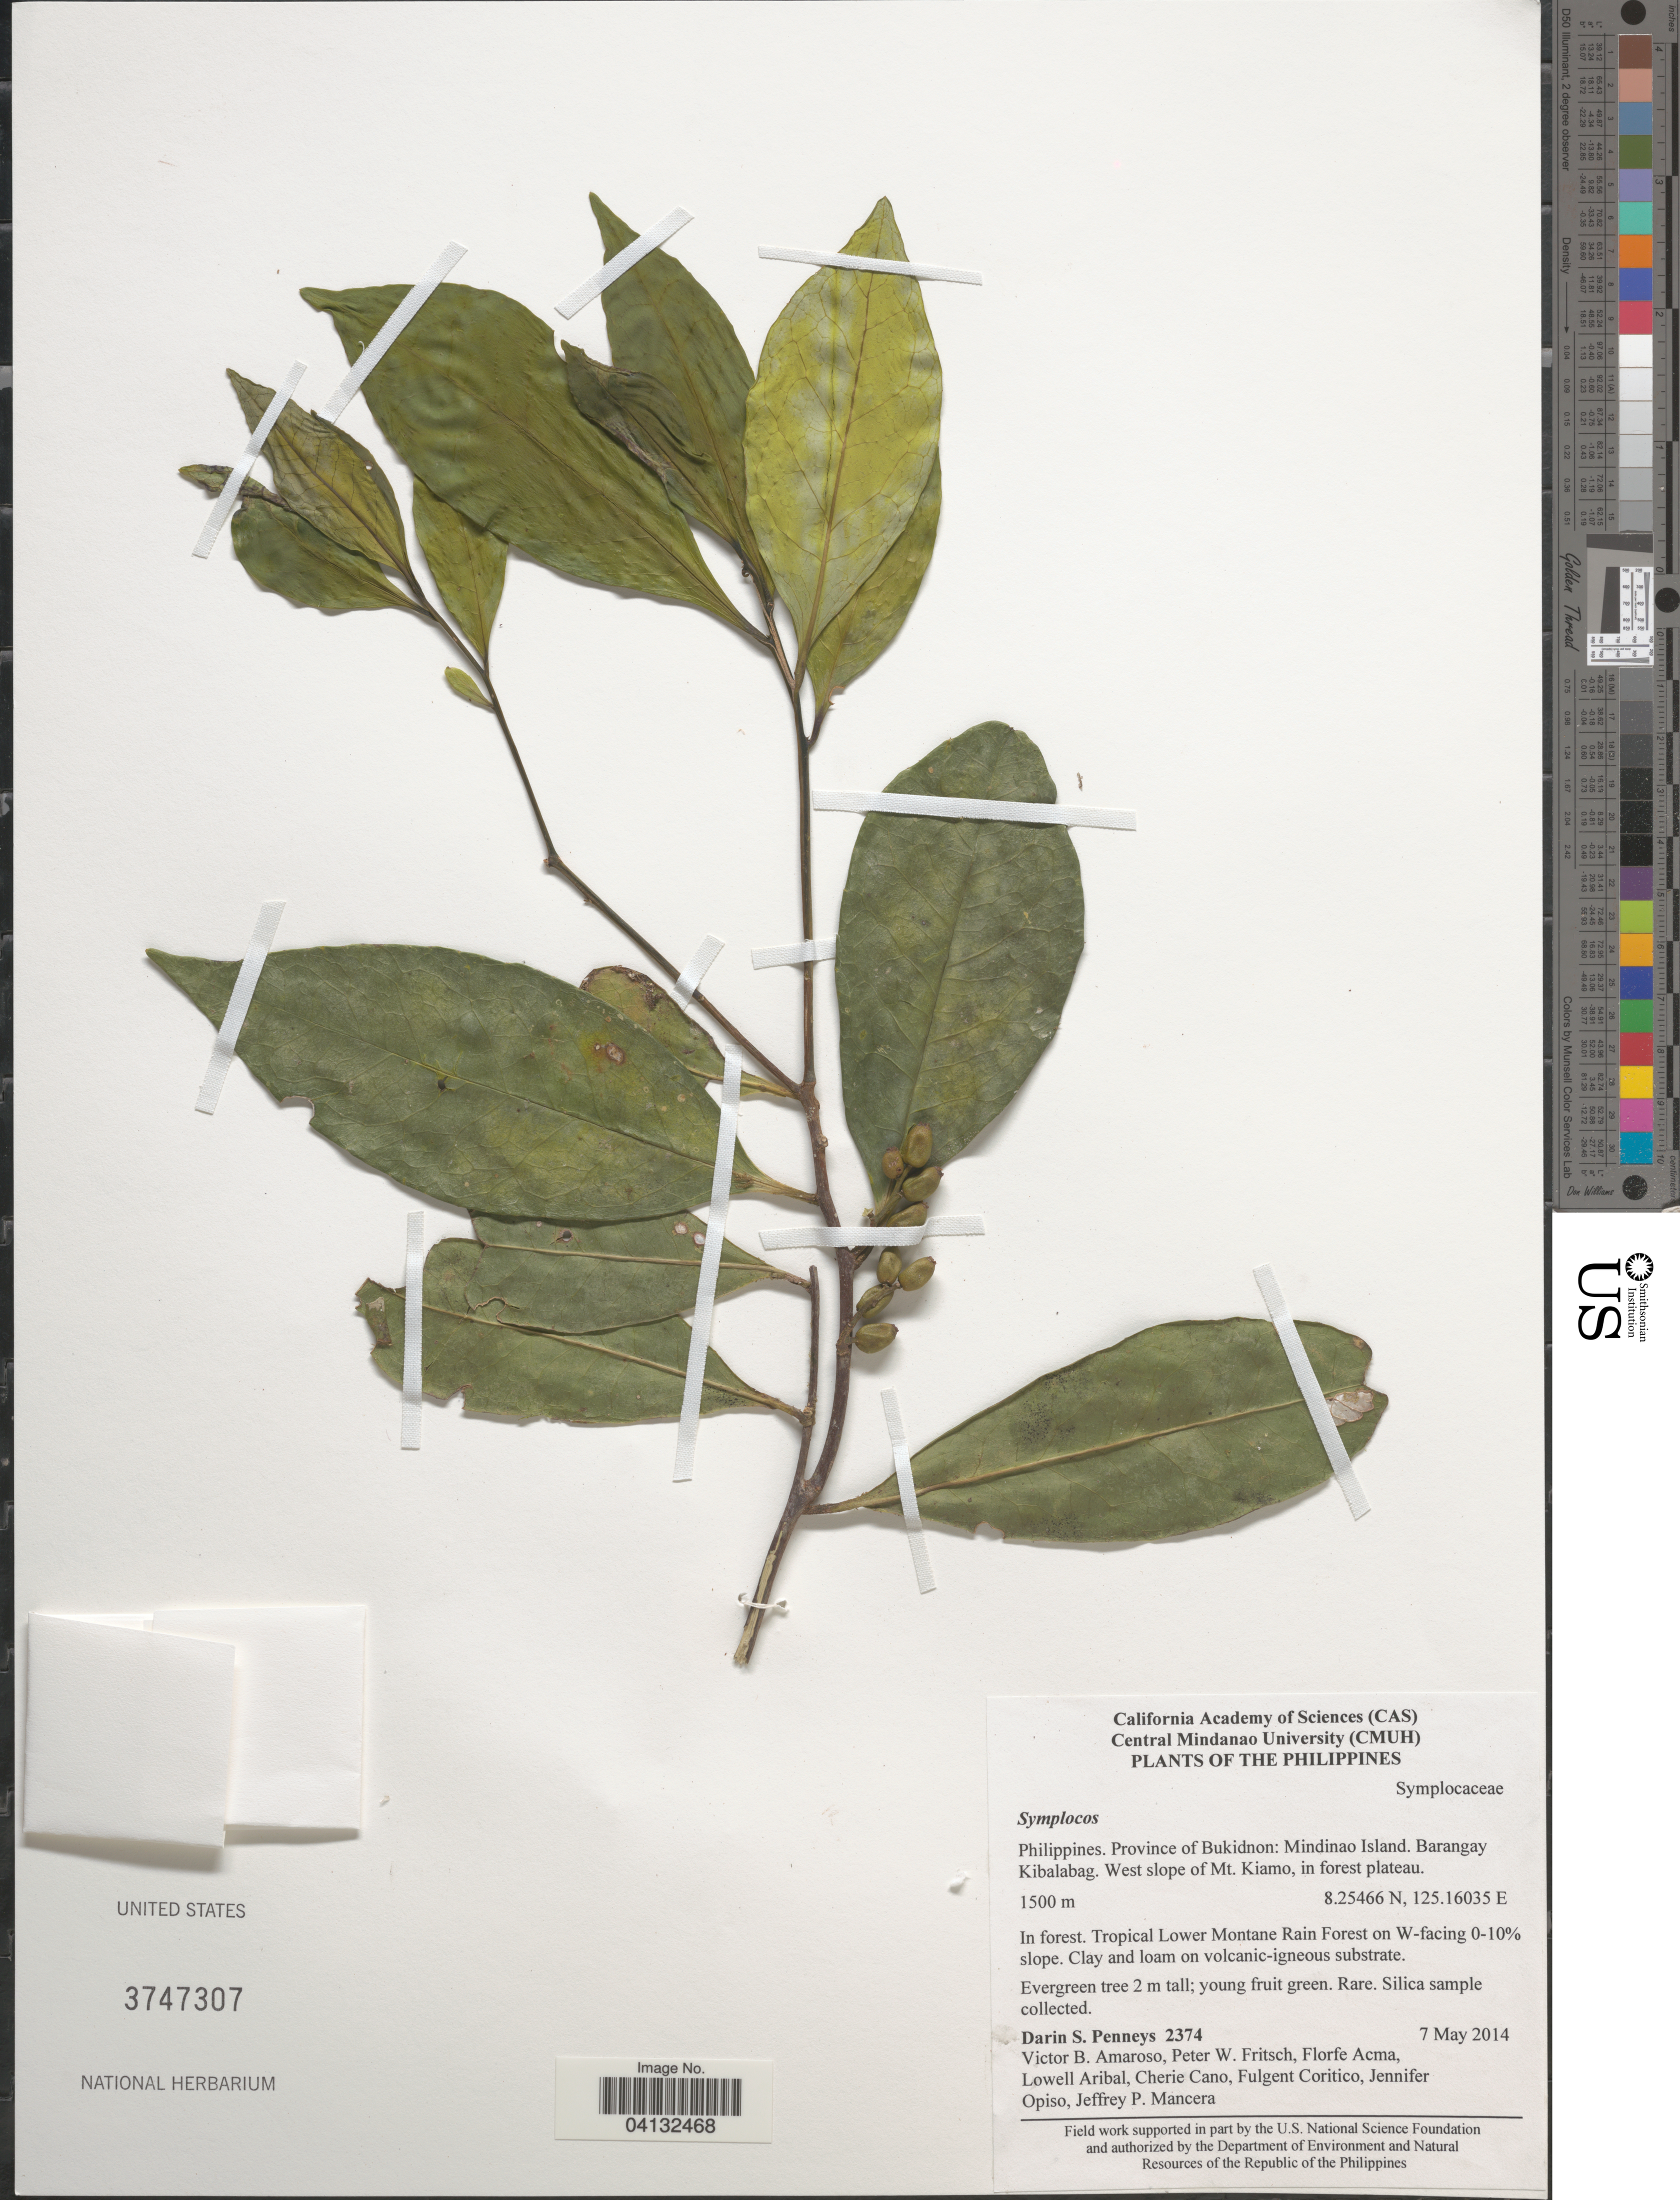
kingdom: Plantae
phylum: Tracheophyta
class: Magnoliopsida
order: Ericales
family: Symplocaceae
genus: Symplocos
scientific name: Symplocos sp.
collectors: D. S. Penneys, V. Amoroso, P. W. Fritsch, F. Acma & et al.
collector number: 2374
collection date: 2014-05-07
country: Philippines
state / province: Northern Mindanao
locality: Province of Bukidnon: Mindinao Island. Barangay Kibalabag. West slope of Mt. Kiamo, in forest plateau. Tropical Lower Montane Rain Forest on W-facing 0-10% slope.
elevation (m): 1500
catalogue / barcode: US 3747307